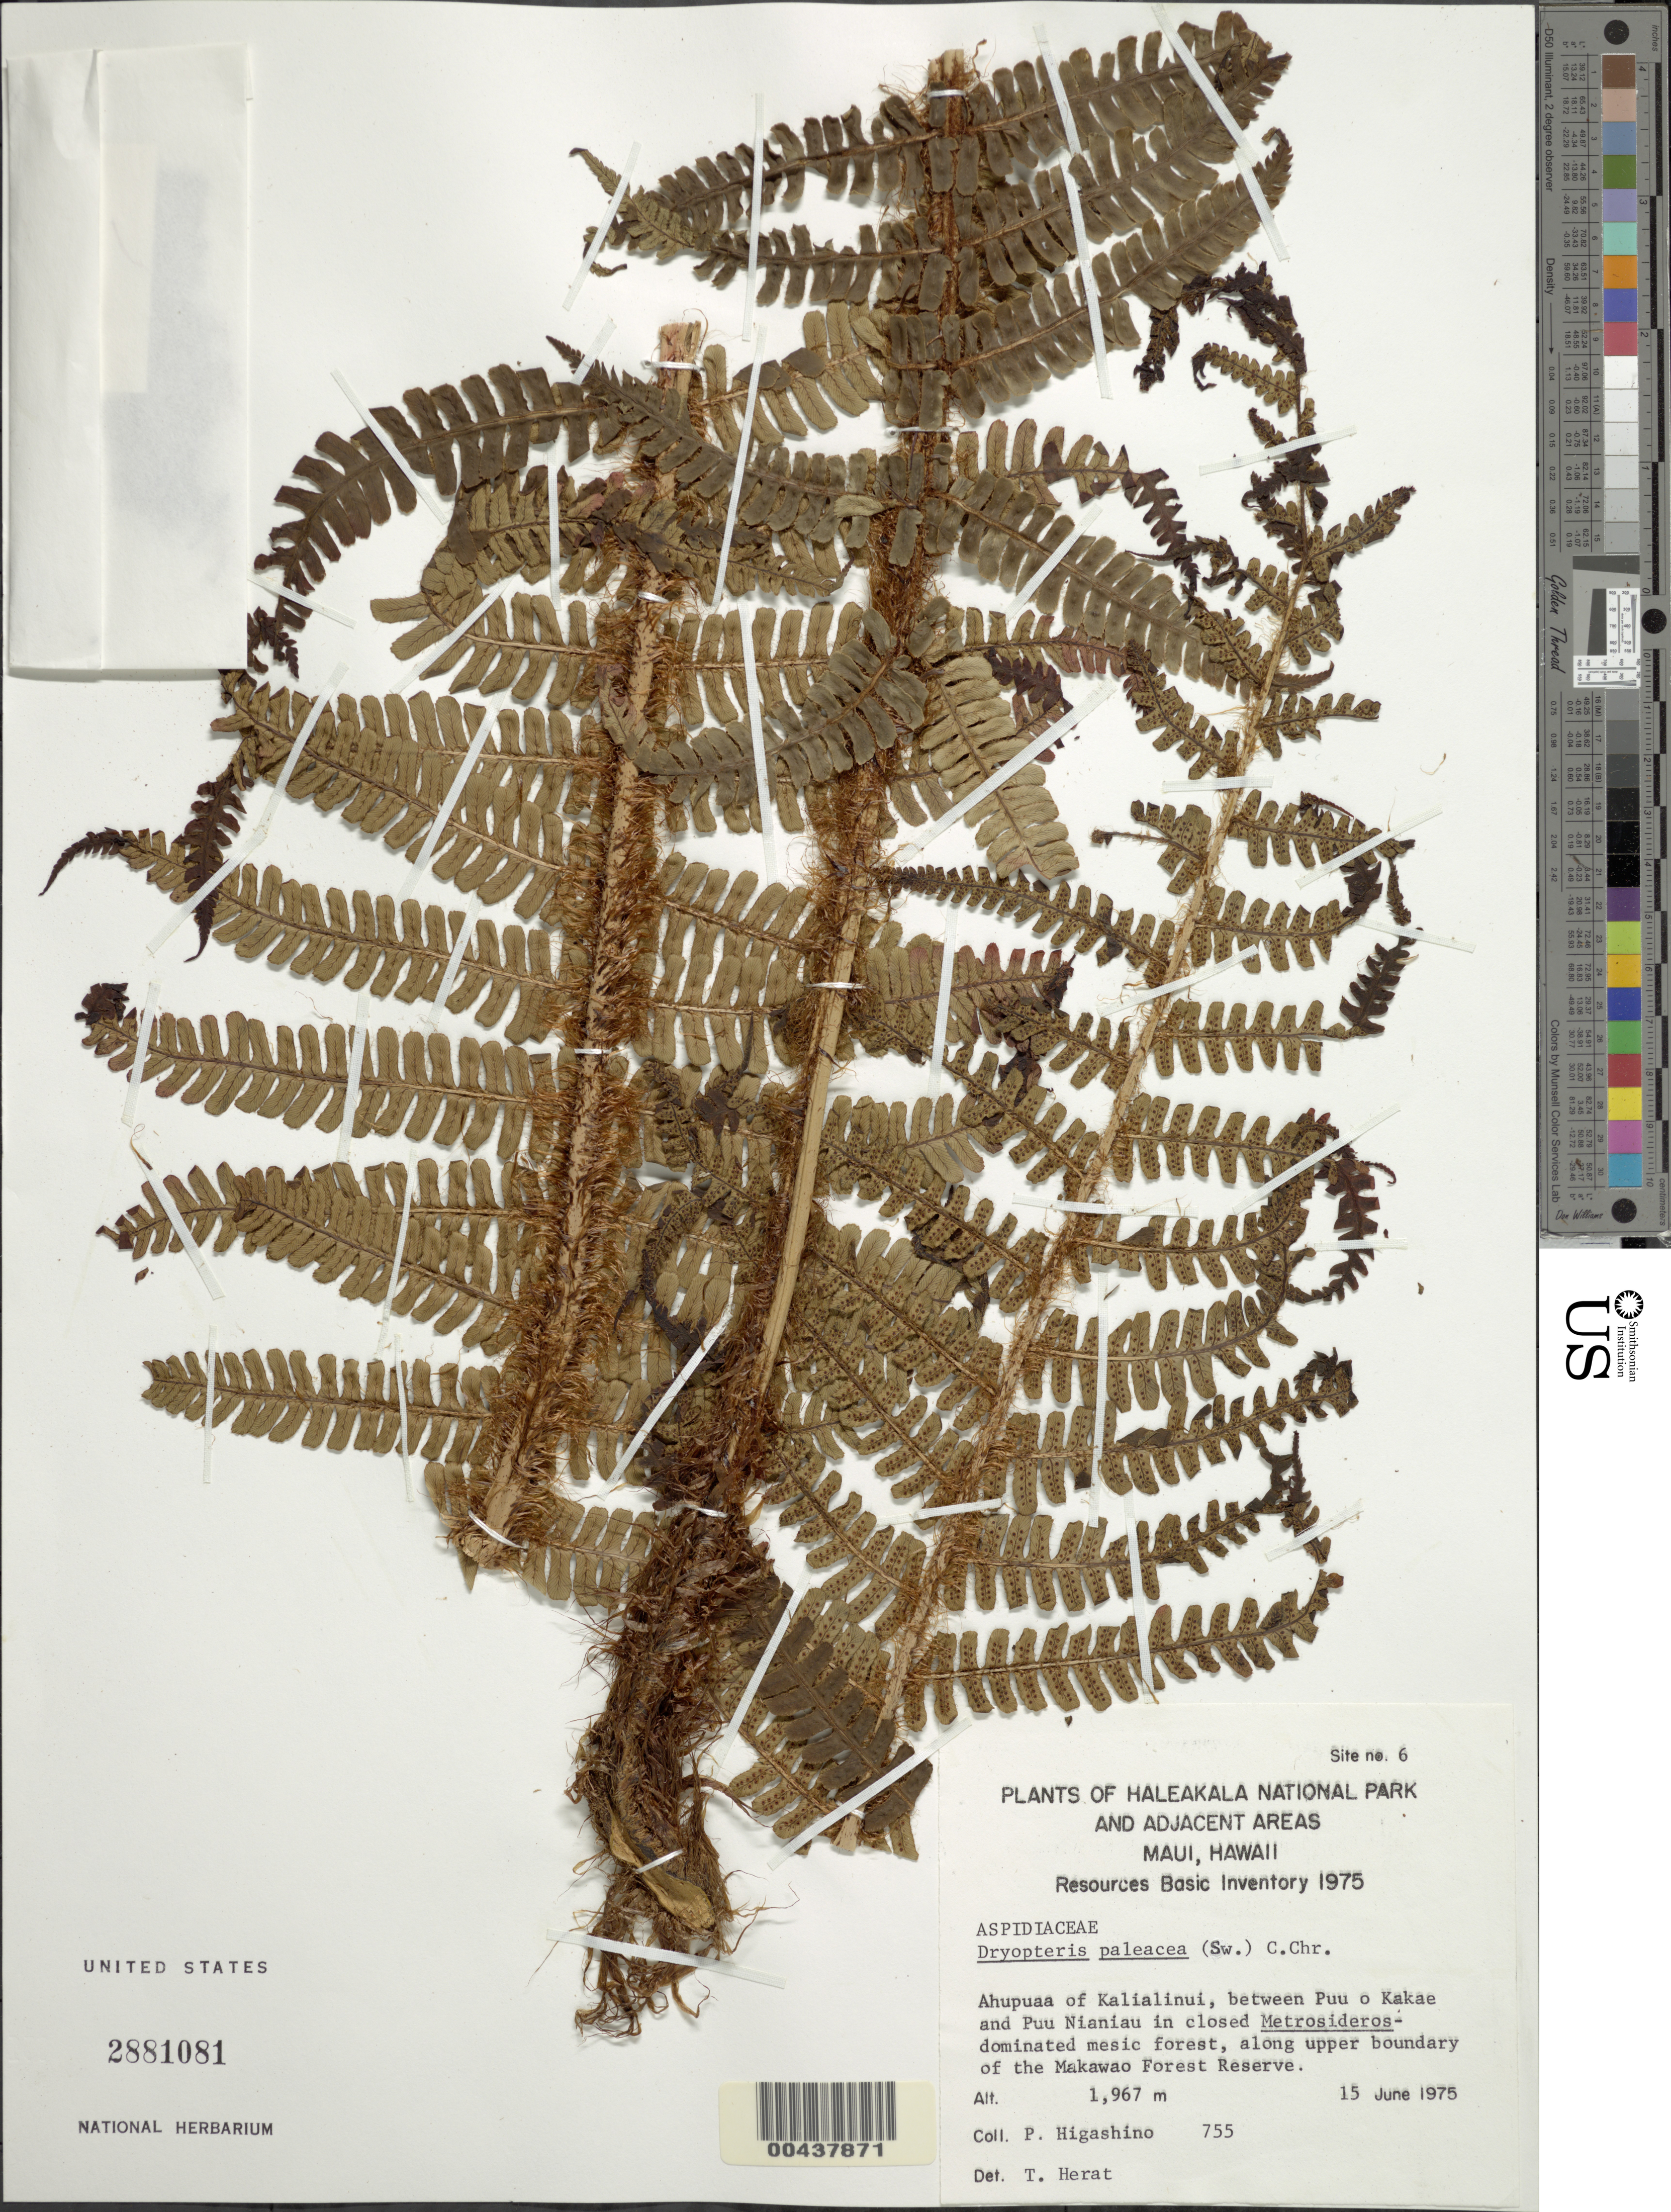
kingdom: Plantae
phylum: Tracheophyta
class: Polypodiopsida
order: Polypodiales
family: Dryopteridaceae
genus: Dryopteris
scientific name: Dryopteris wallichiana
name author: (Spreng.) Hyl.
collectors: P. Higashino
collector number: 755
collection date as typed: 15 Jun 1975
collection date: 1975-06-15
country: United States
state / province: Hawaii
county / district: Maui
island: Maui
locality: Ahupuaa of Kalialinui, betw. Puu o Kakae and Puu Nianiau. Along upper boundary of Makawao For. Res., Site #6, Haleakala Nat'l...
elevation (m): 1967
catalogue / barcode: US 2881081